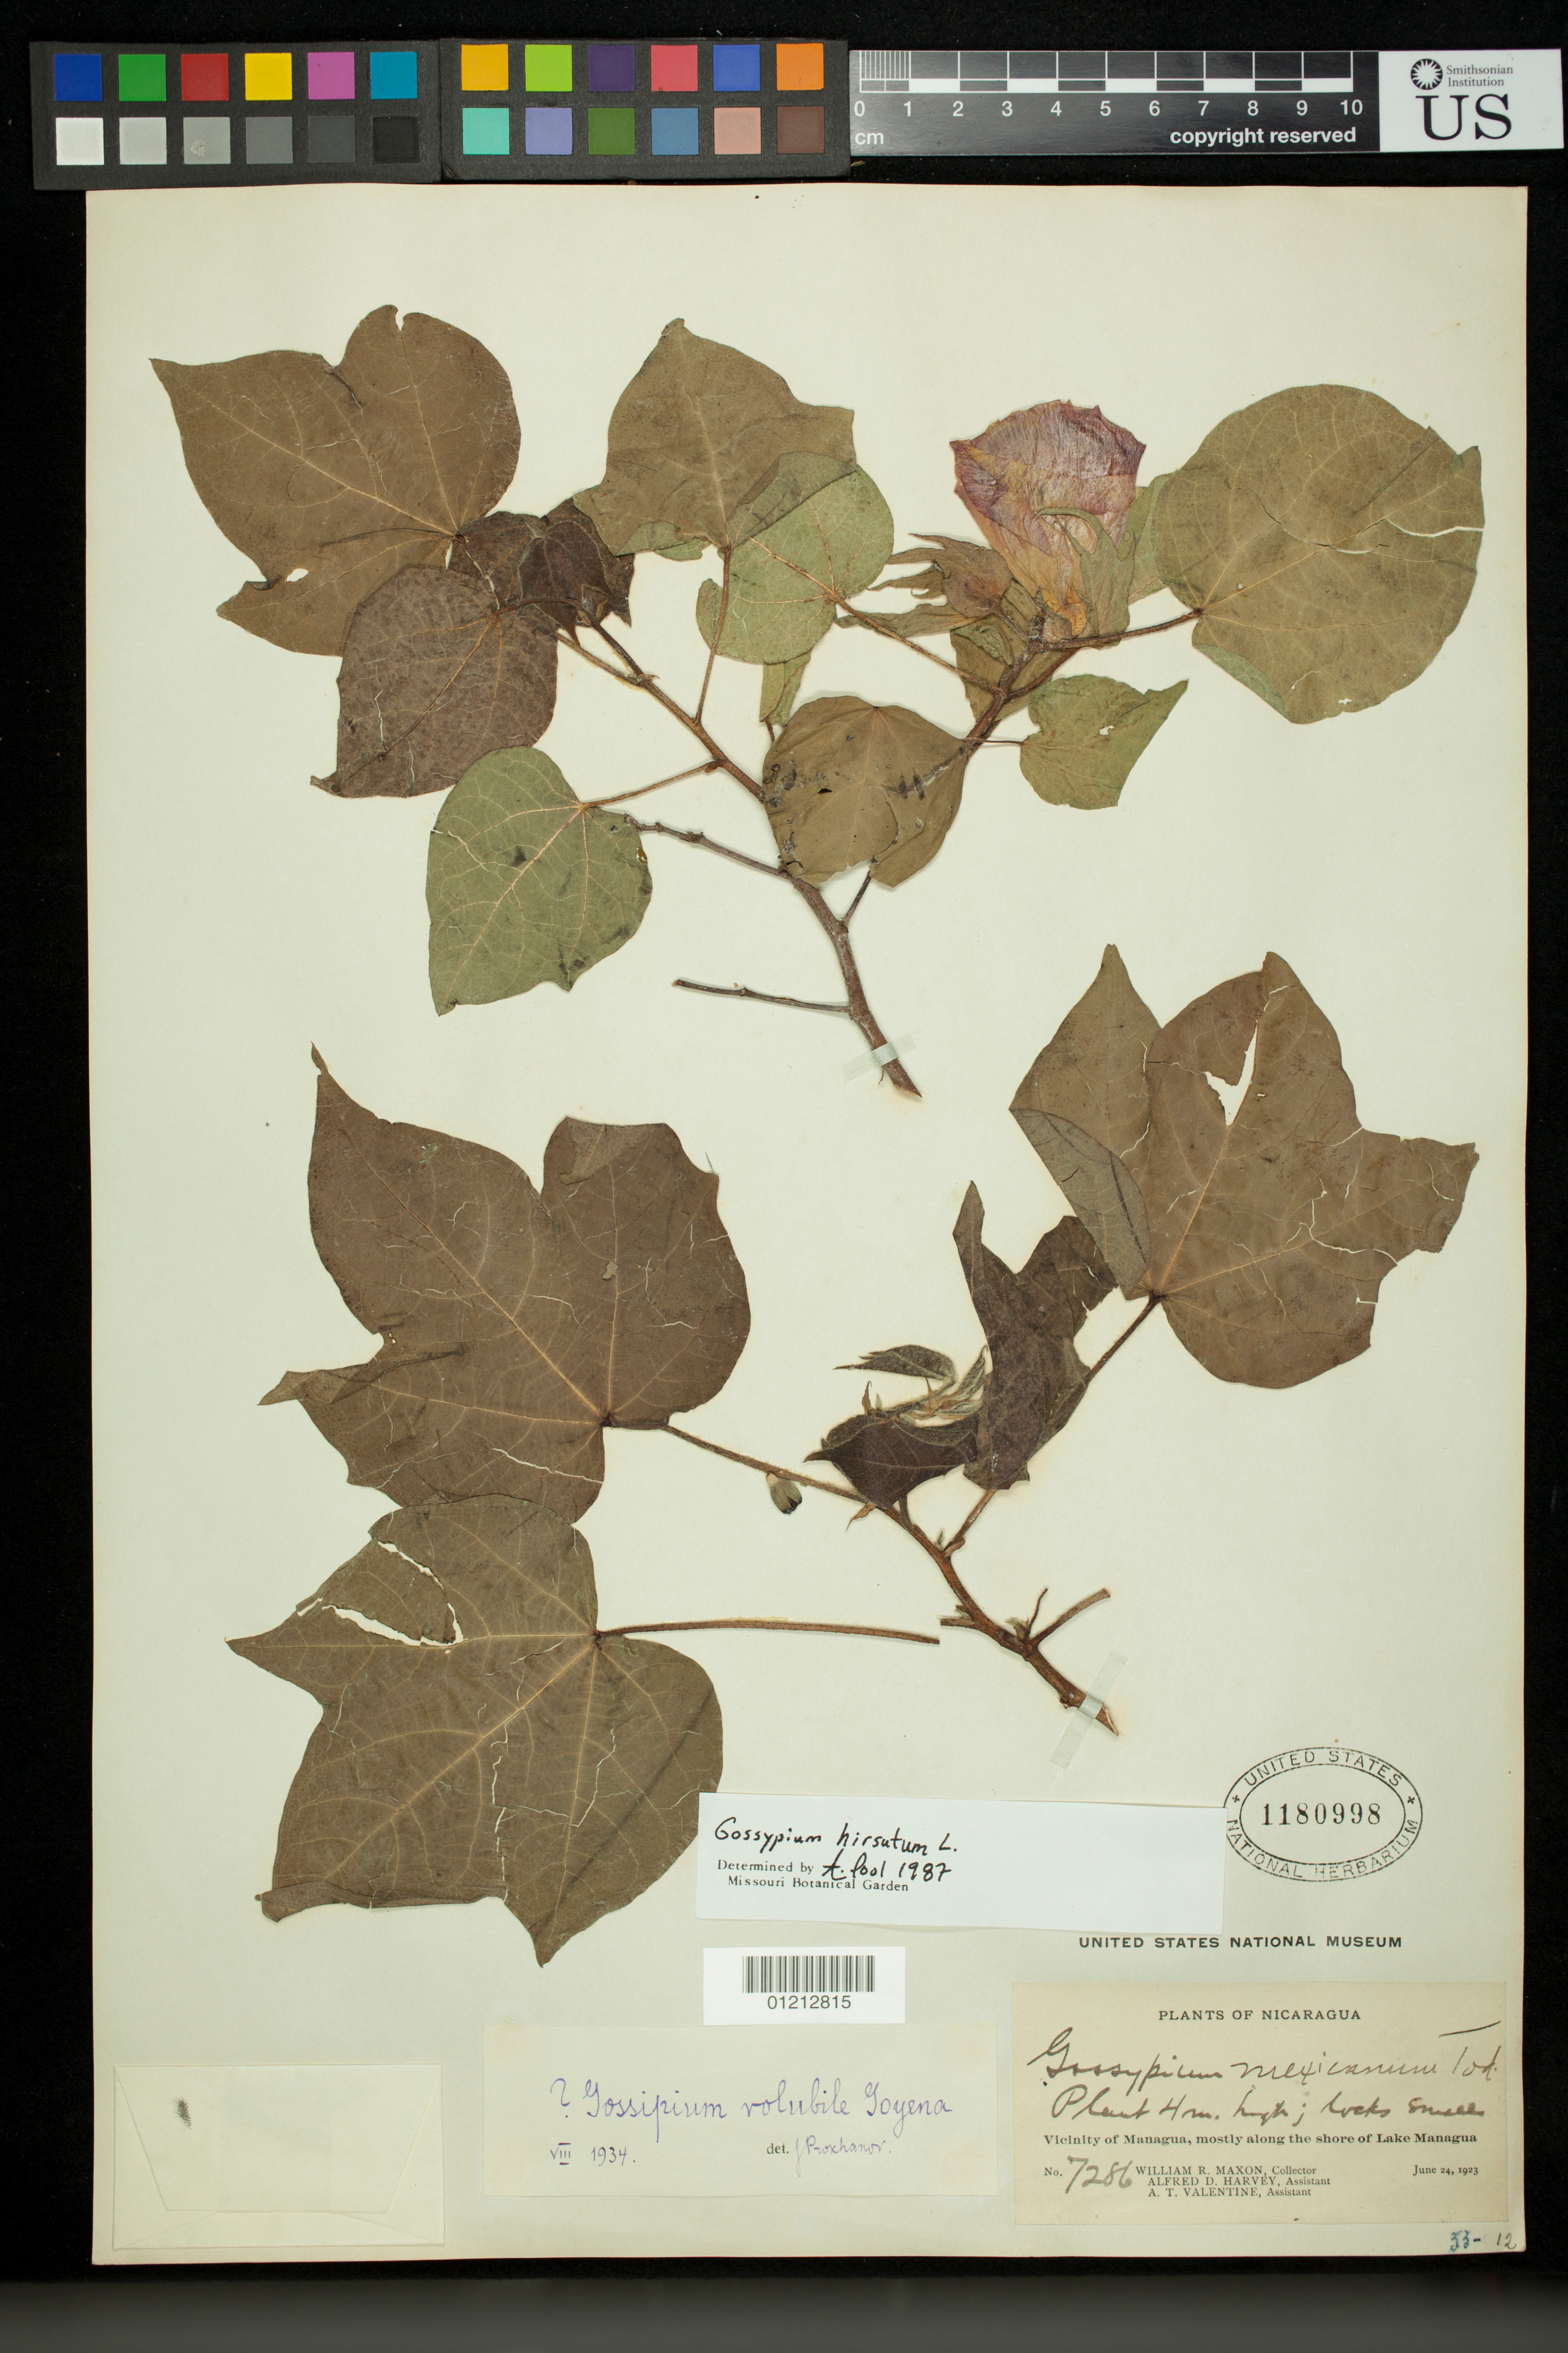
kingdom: Plantae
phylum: Tracheophyta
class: Magnoliopsida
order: Malvales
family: Malvaceae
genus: Gossypium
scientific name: Gossypium hirsutum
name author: L.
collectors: W. R. Maxon, A. D. Harvey & A. Valentine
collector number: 7286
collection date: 1923-06-24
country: Nicaragua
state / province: Managua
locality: Vicinity of Managua, mostly along the shore of Lake Managua.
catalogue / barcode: US 1180998